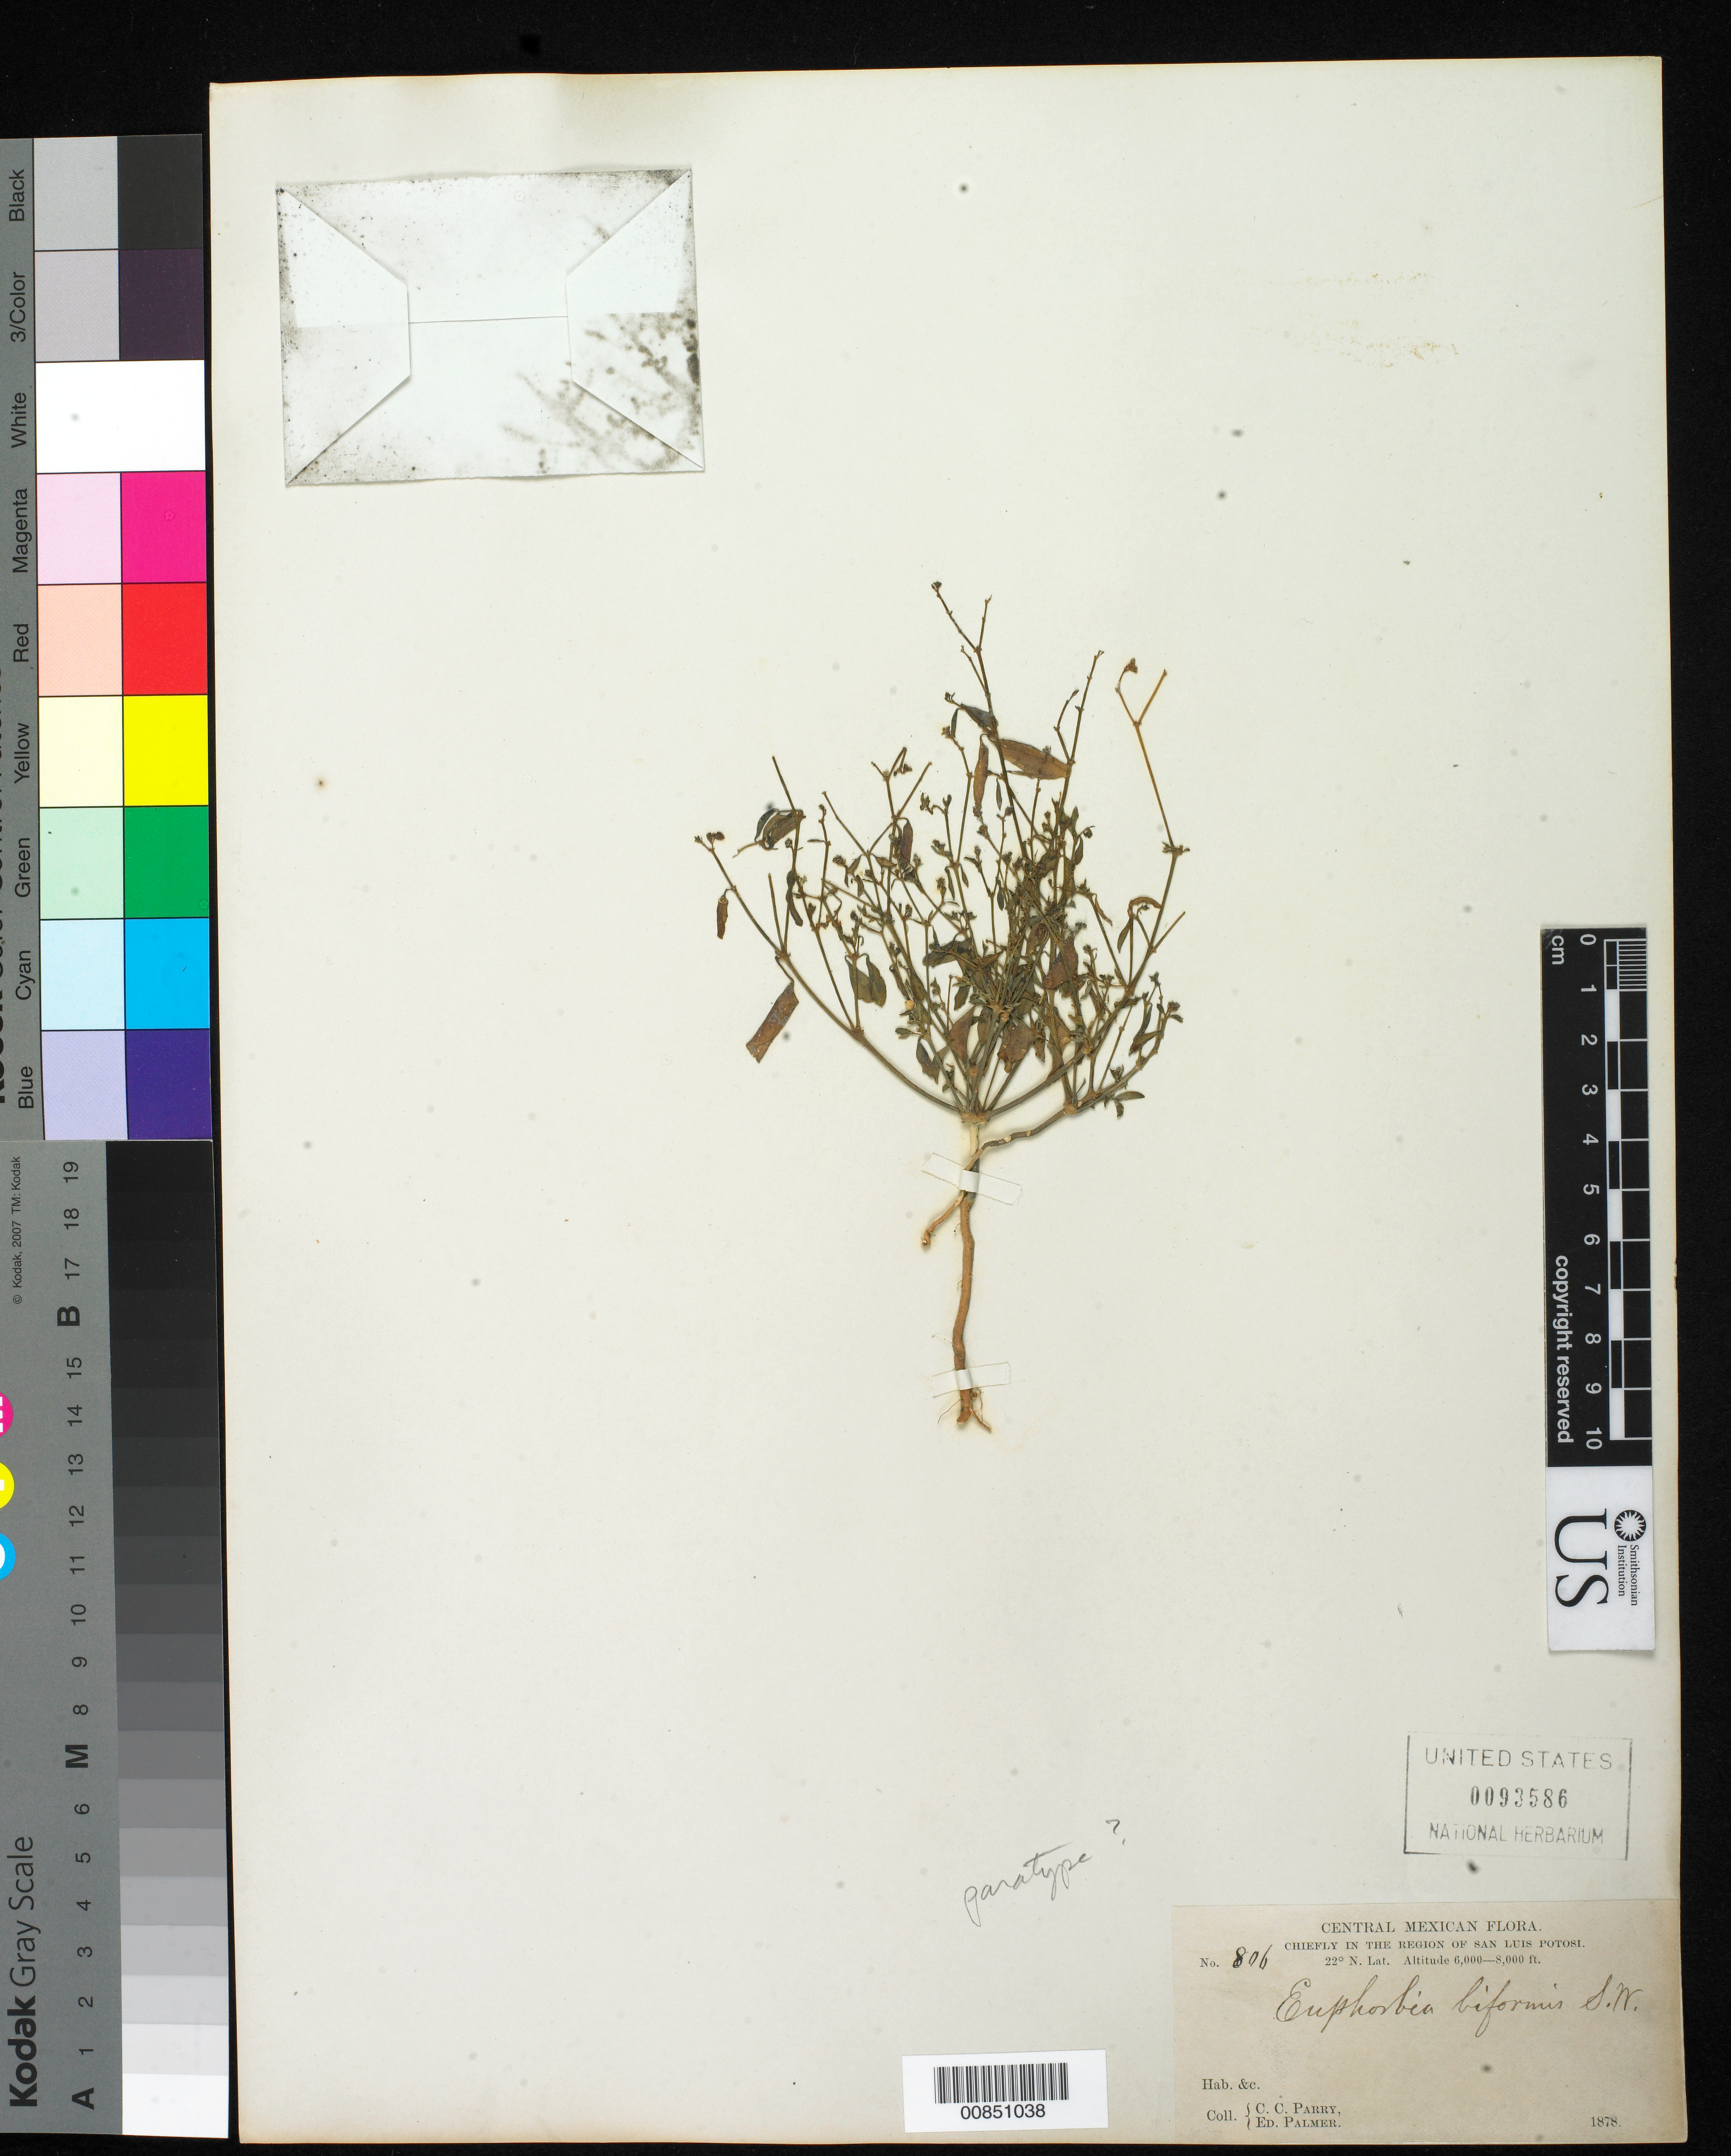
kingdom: Plantae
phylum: Tracheophyta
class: Magnoliopsida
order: Malpighiales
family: Euphorbiaceae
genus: Euphorbia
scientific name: Euphorbia macropus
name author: (Klotzsch & Garcke) Boiss.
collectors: C. C. Parry & E. Palmer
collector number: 806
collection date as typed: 1878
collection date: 1878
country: Mexico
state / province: San Luis Potosí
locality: Chiefly in the region of San Luis Potosí.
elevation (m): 1829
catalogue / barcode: US 93586